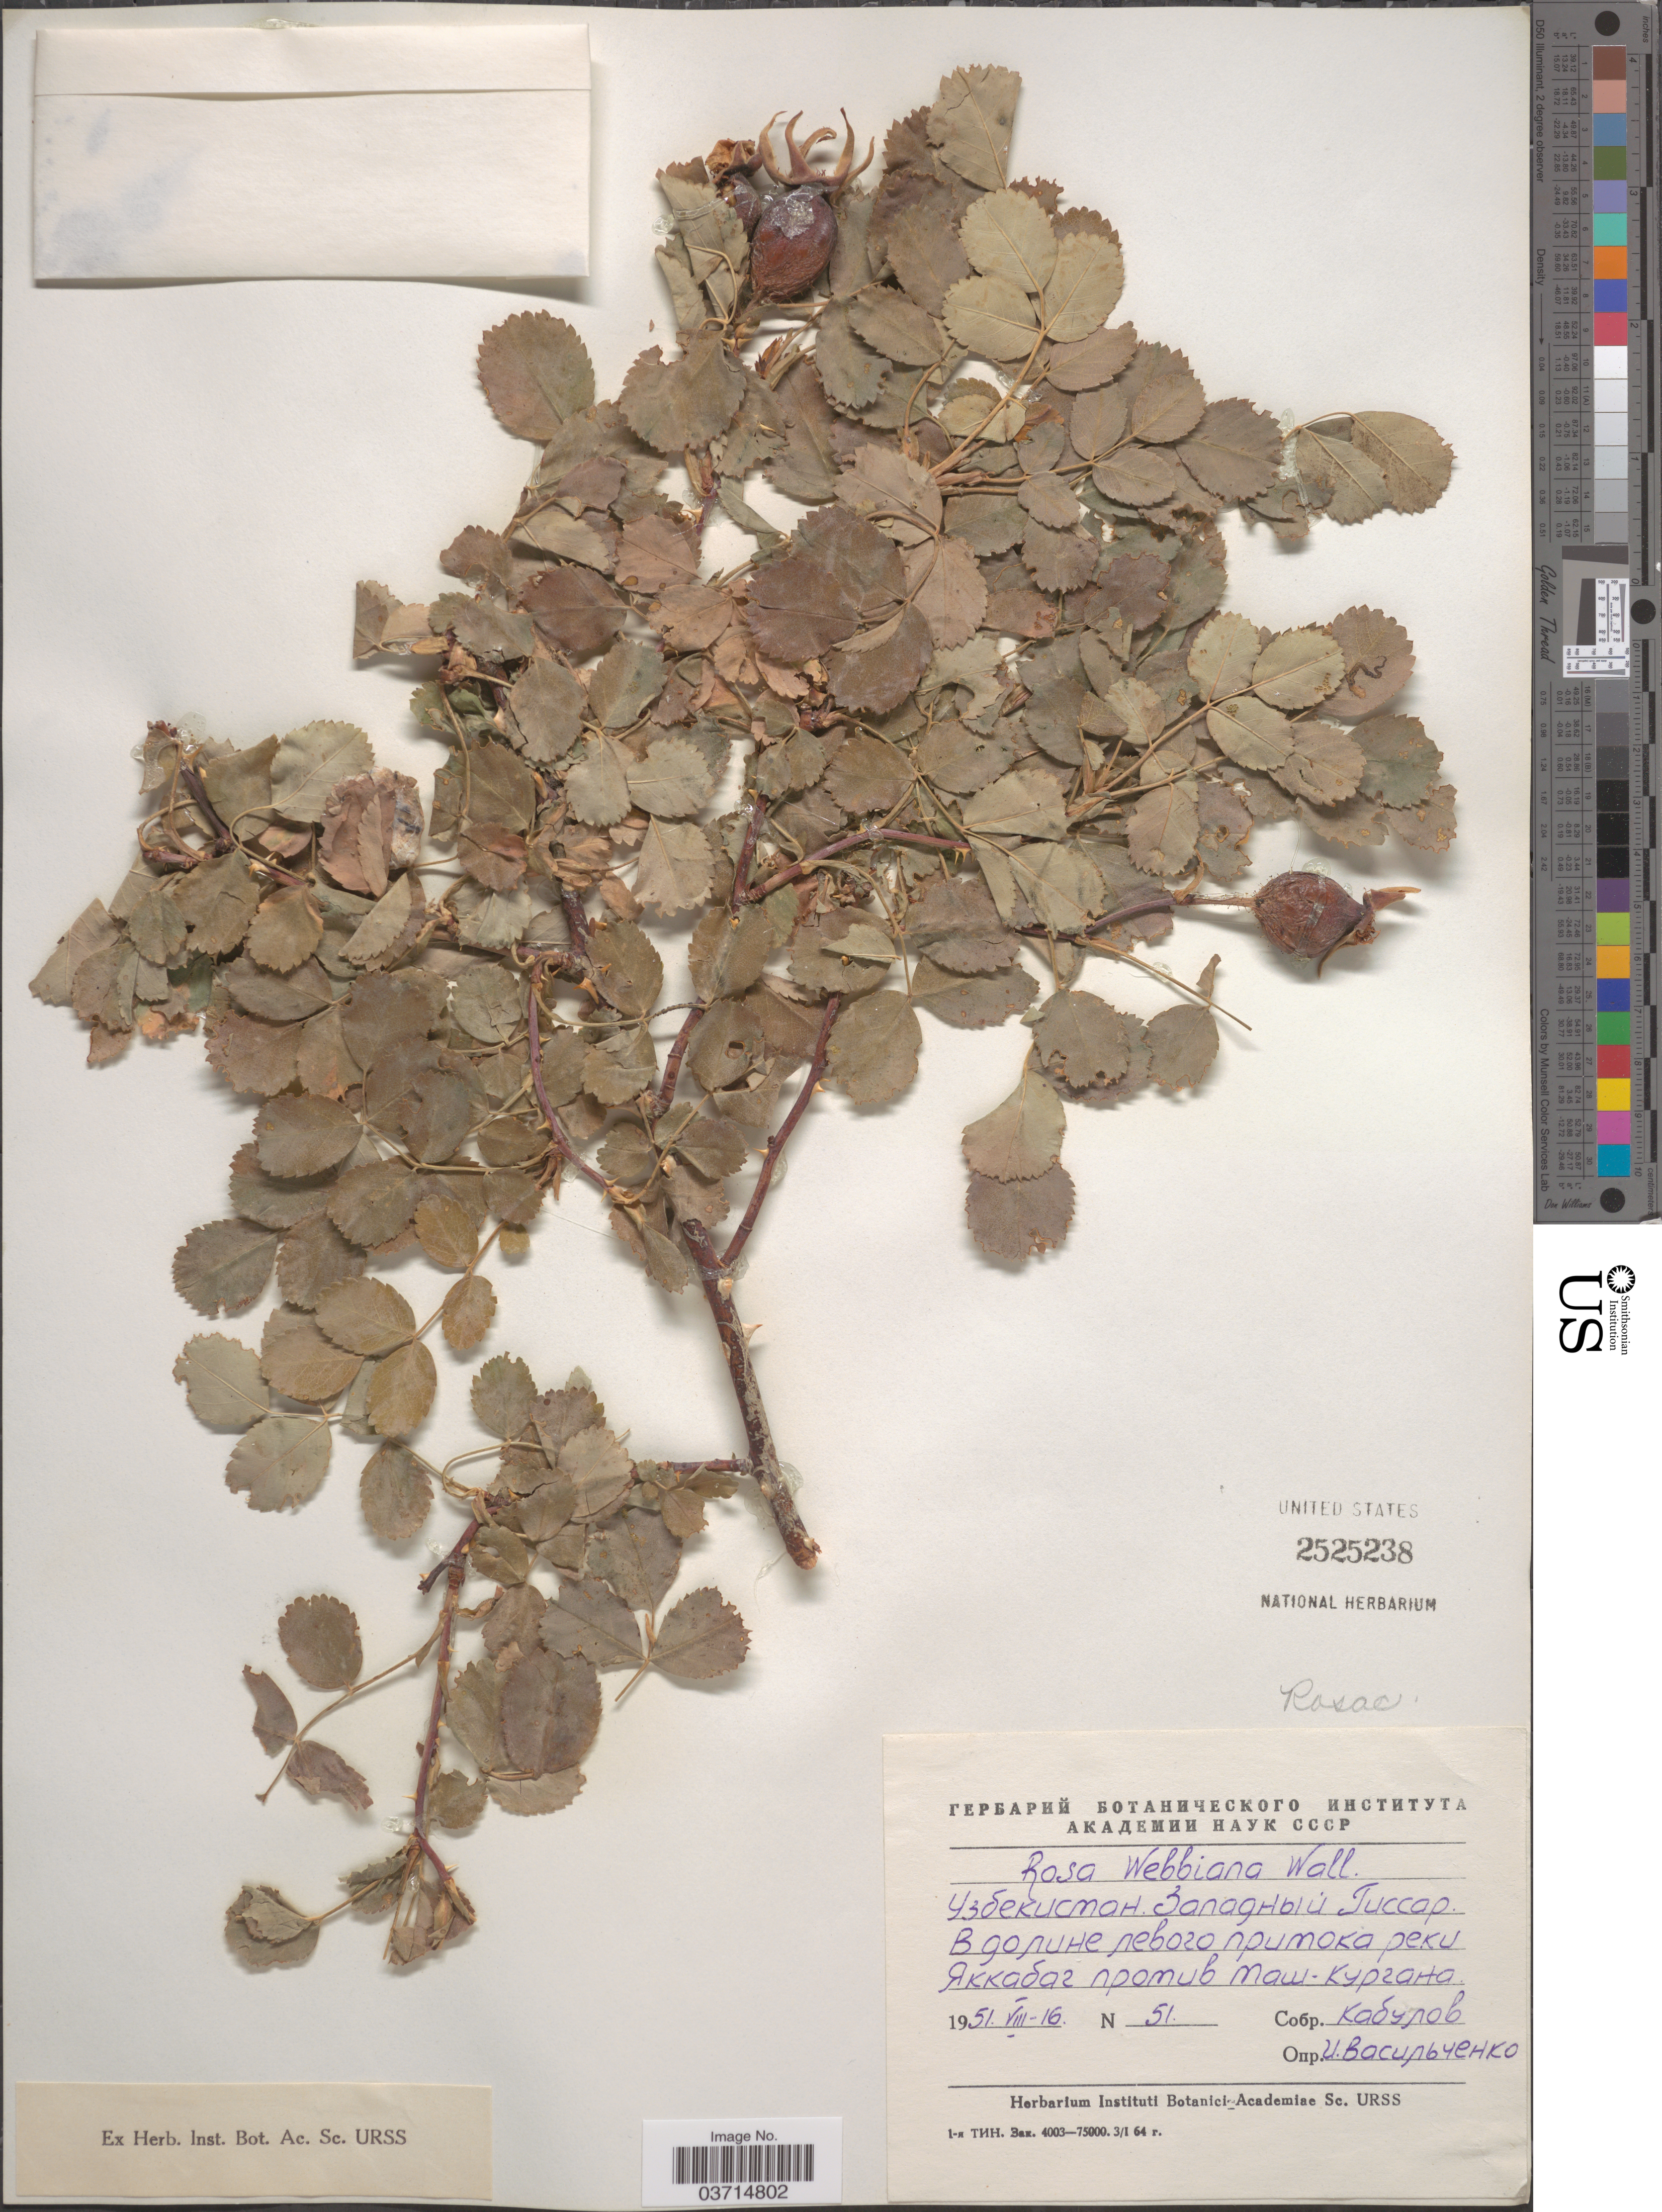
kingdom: Plantae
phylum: Tracheophyta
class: Magnoliopsida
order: Rosales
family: Rosaceae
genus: Rosa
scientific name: Rosa webbiana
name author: Wall. ex Royle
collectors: X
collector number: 51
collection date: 1951-08-16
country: Uzbekistan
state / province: Qashqadaryo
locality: In valley of left inflow of river Yakkabag opposite Tash-Kurgan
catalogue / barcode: US 2525238